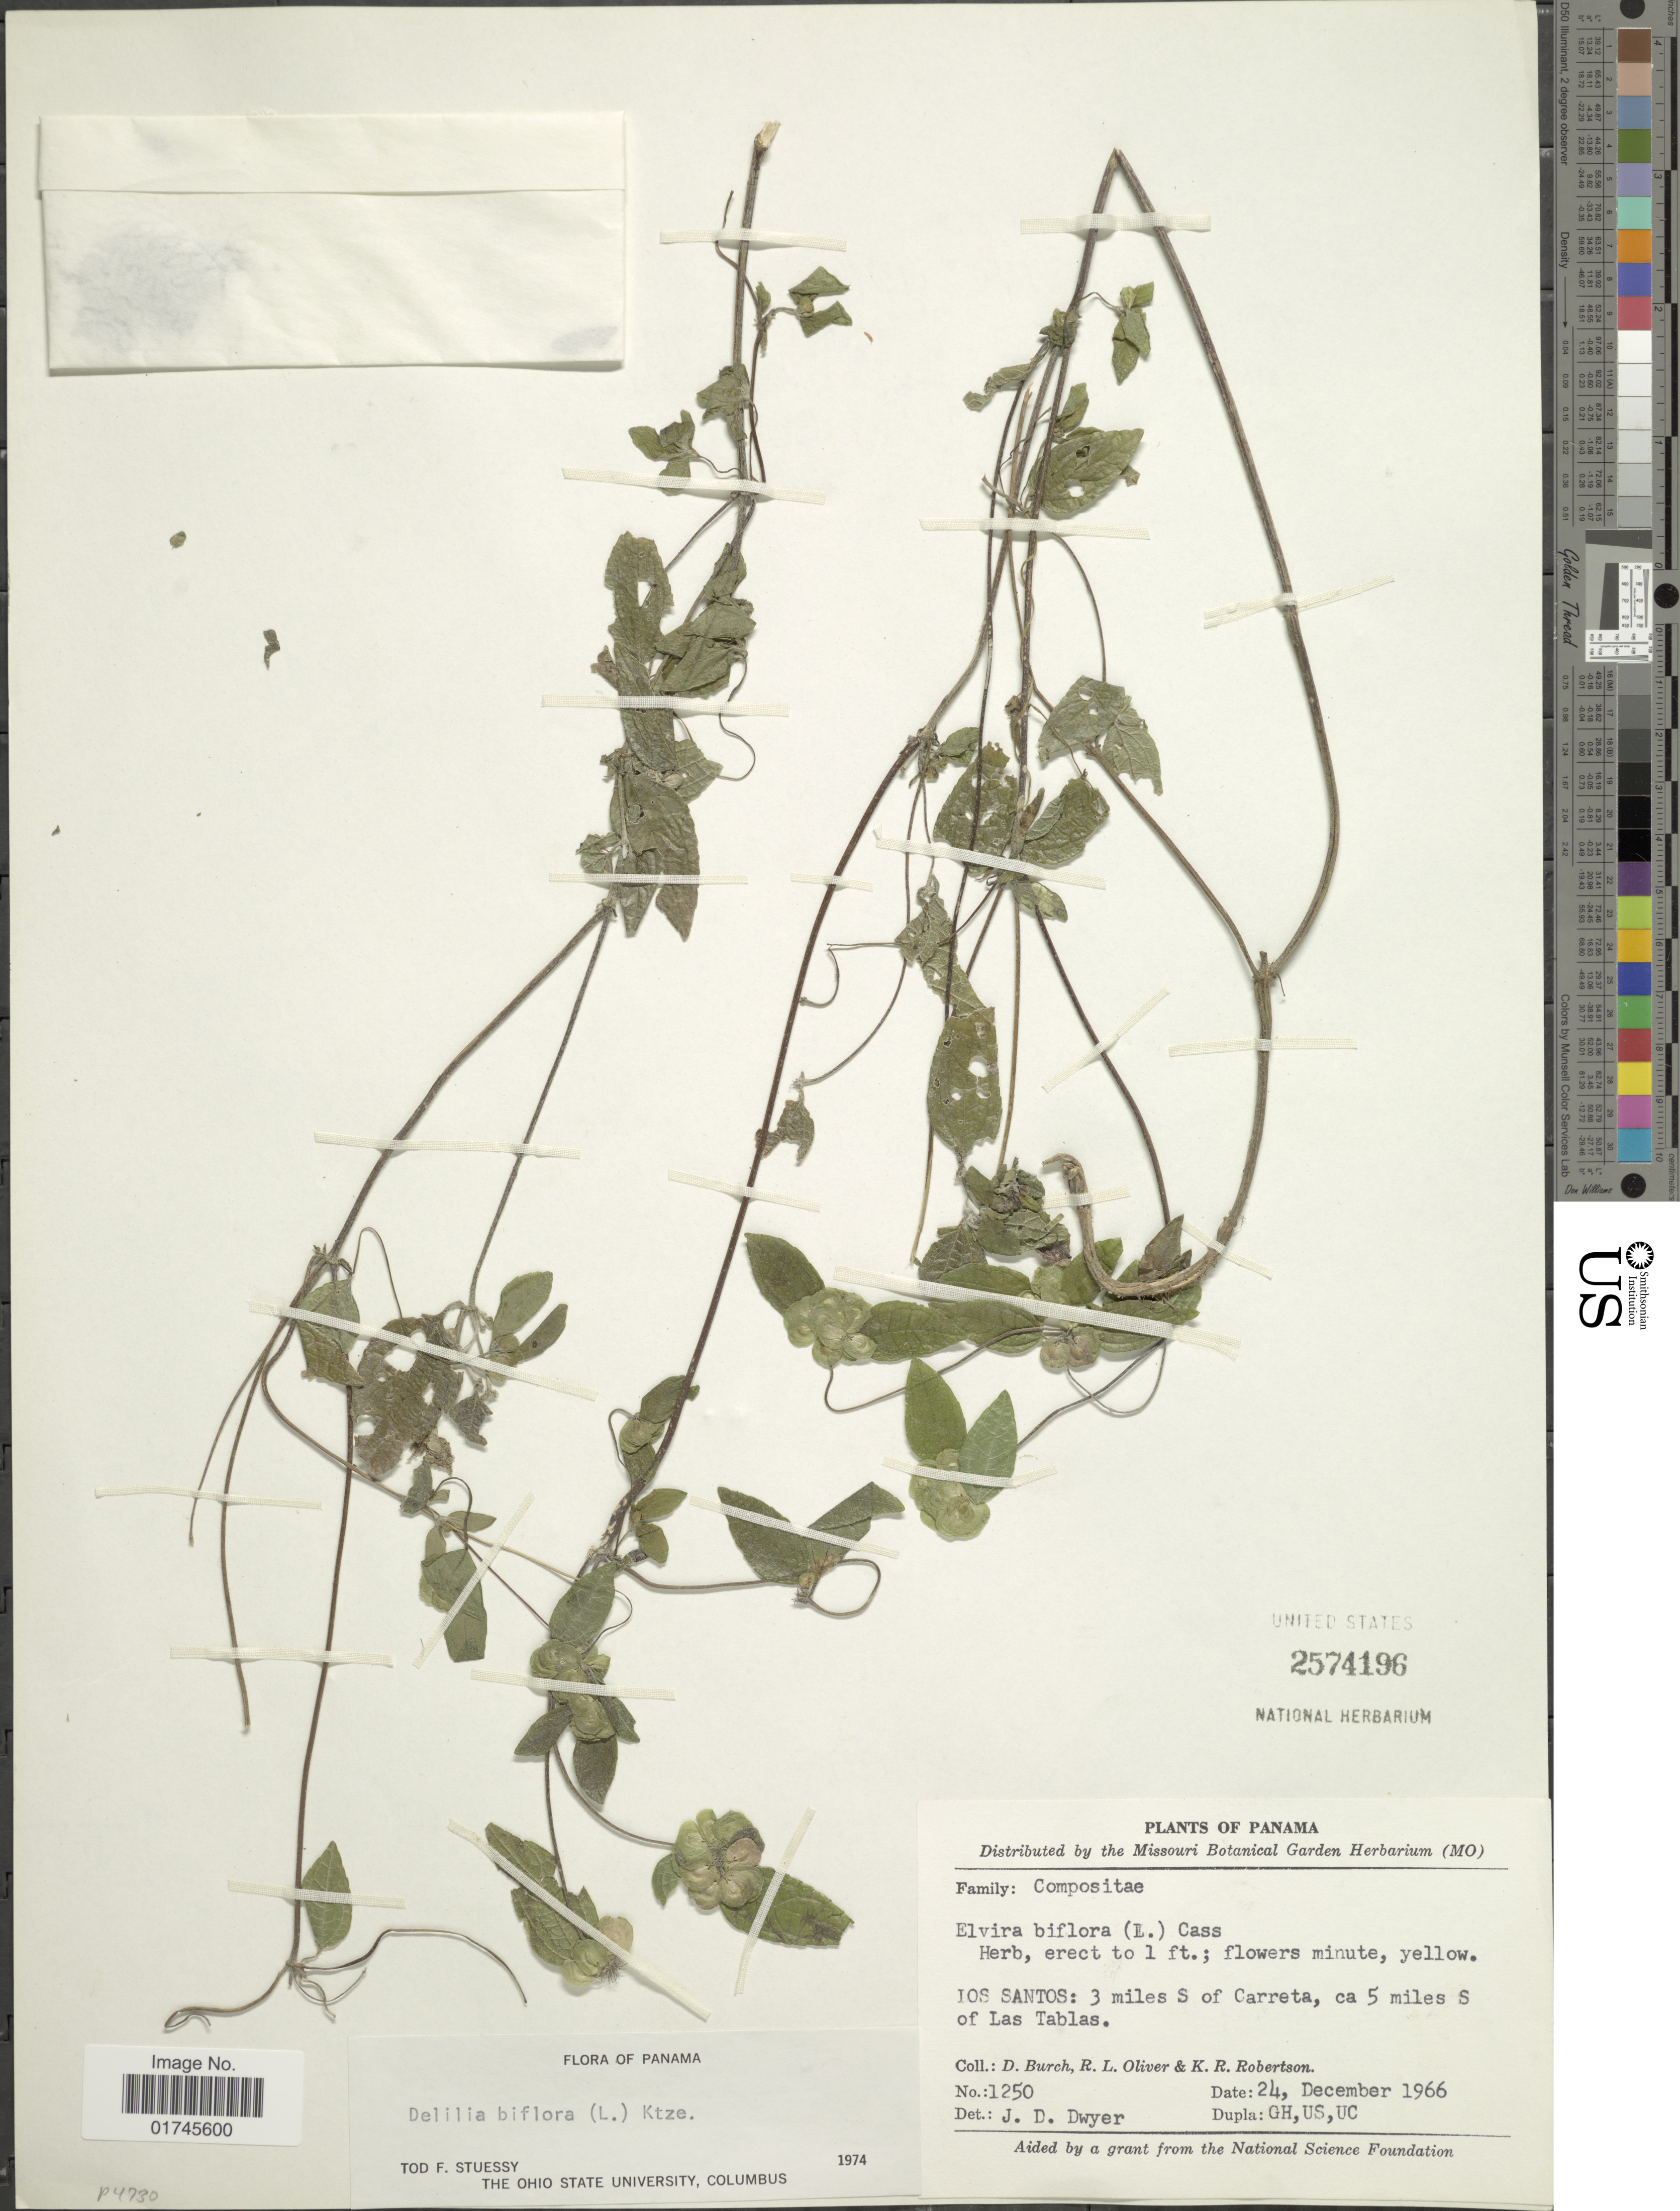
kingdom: Plantae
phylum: Tracheophyta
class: Magnoliopsida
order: Asterales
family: Asteraceae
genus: Delilia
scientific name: Delilia biflora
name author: (L.) Kuntze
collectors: D. Burch, R. Oliver & K. Robertson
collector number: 1250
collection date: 1966-12-24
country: Panama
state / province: Los Santos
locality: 3 miles S of Carretera, ca 5 miles S of Las Tablas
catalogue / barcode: US 2574196